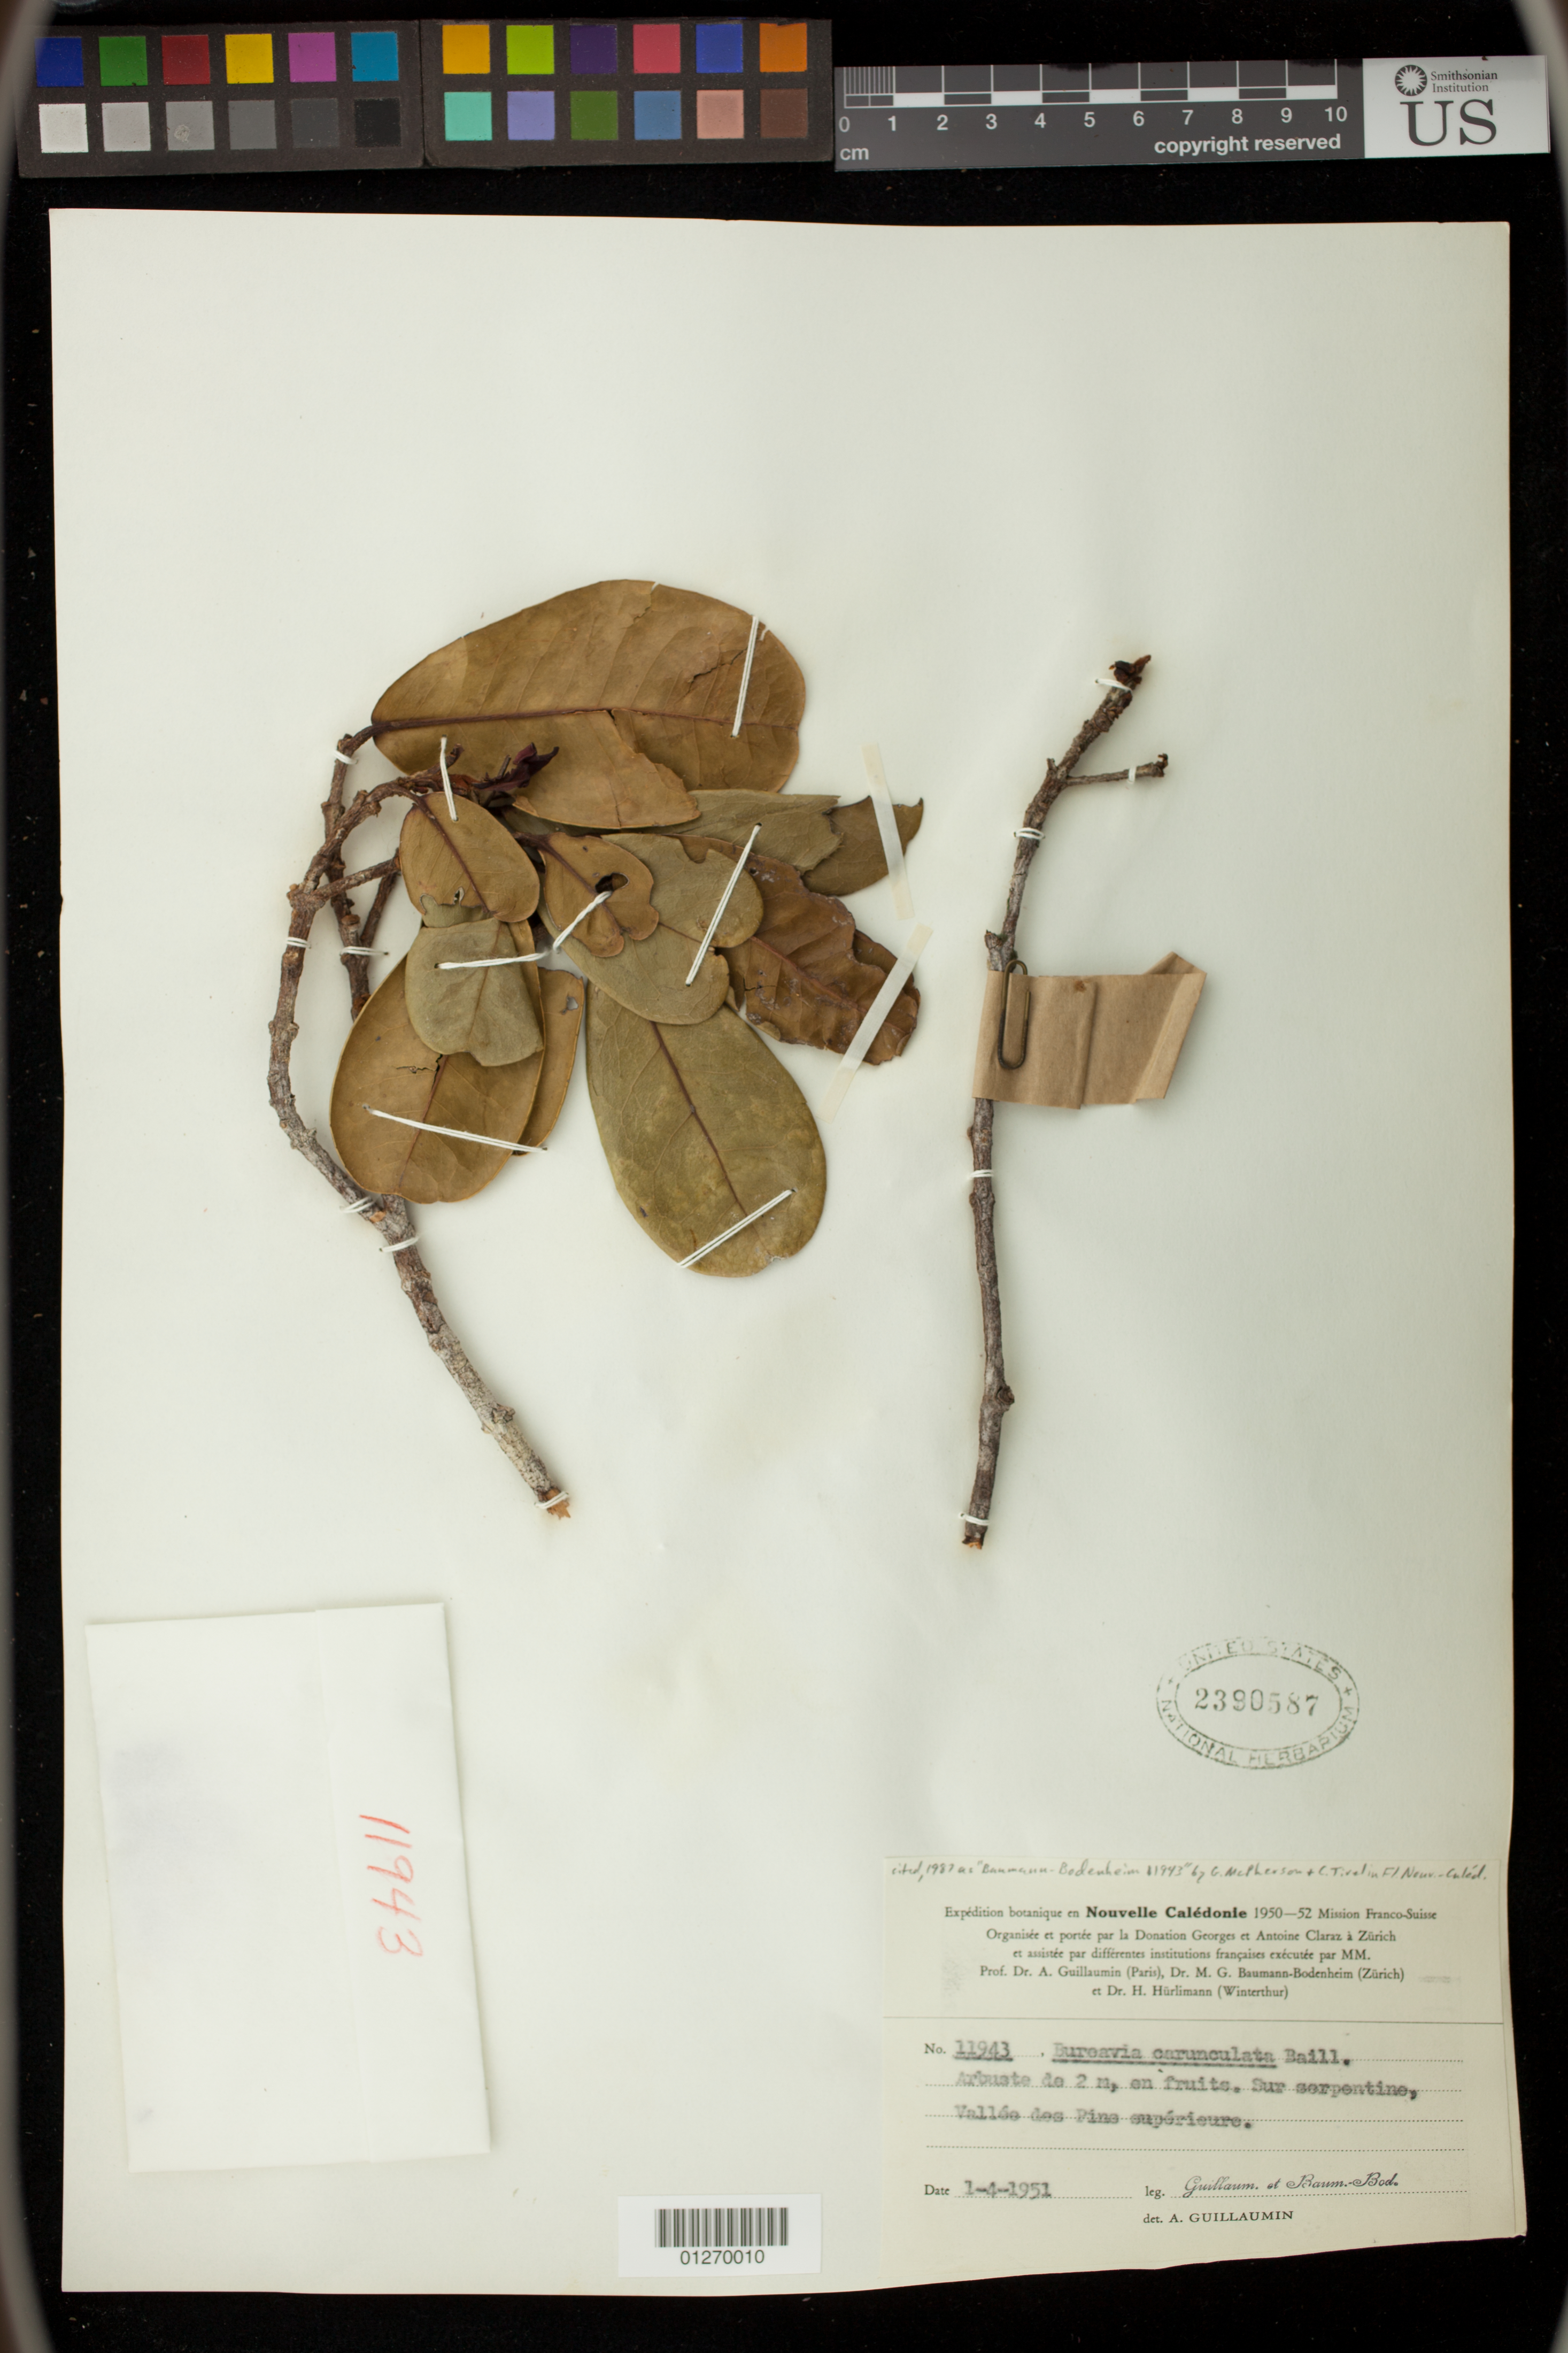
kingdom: Plantae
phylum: Tracheophyta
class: Magnoliopsida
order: Malpighiales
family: Picrodendraceae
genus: Austrobuxus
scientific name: Austrobuxus carunculatus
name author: (Baill.) Airy Shaw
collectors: A. Guillaumin & M. G. Baumann-Bodenheim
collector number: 11943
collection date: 1951-04-01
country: New Caledonia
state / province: South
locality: Vallee des Pine [Ile des Pins] cuperieure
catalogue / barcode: US 2390587